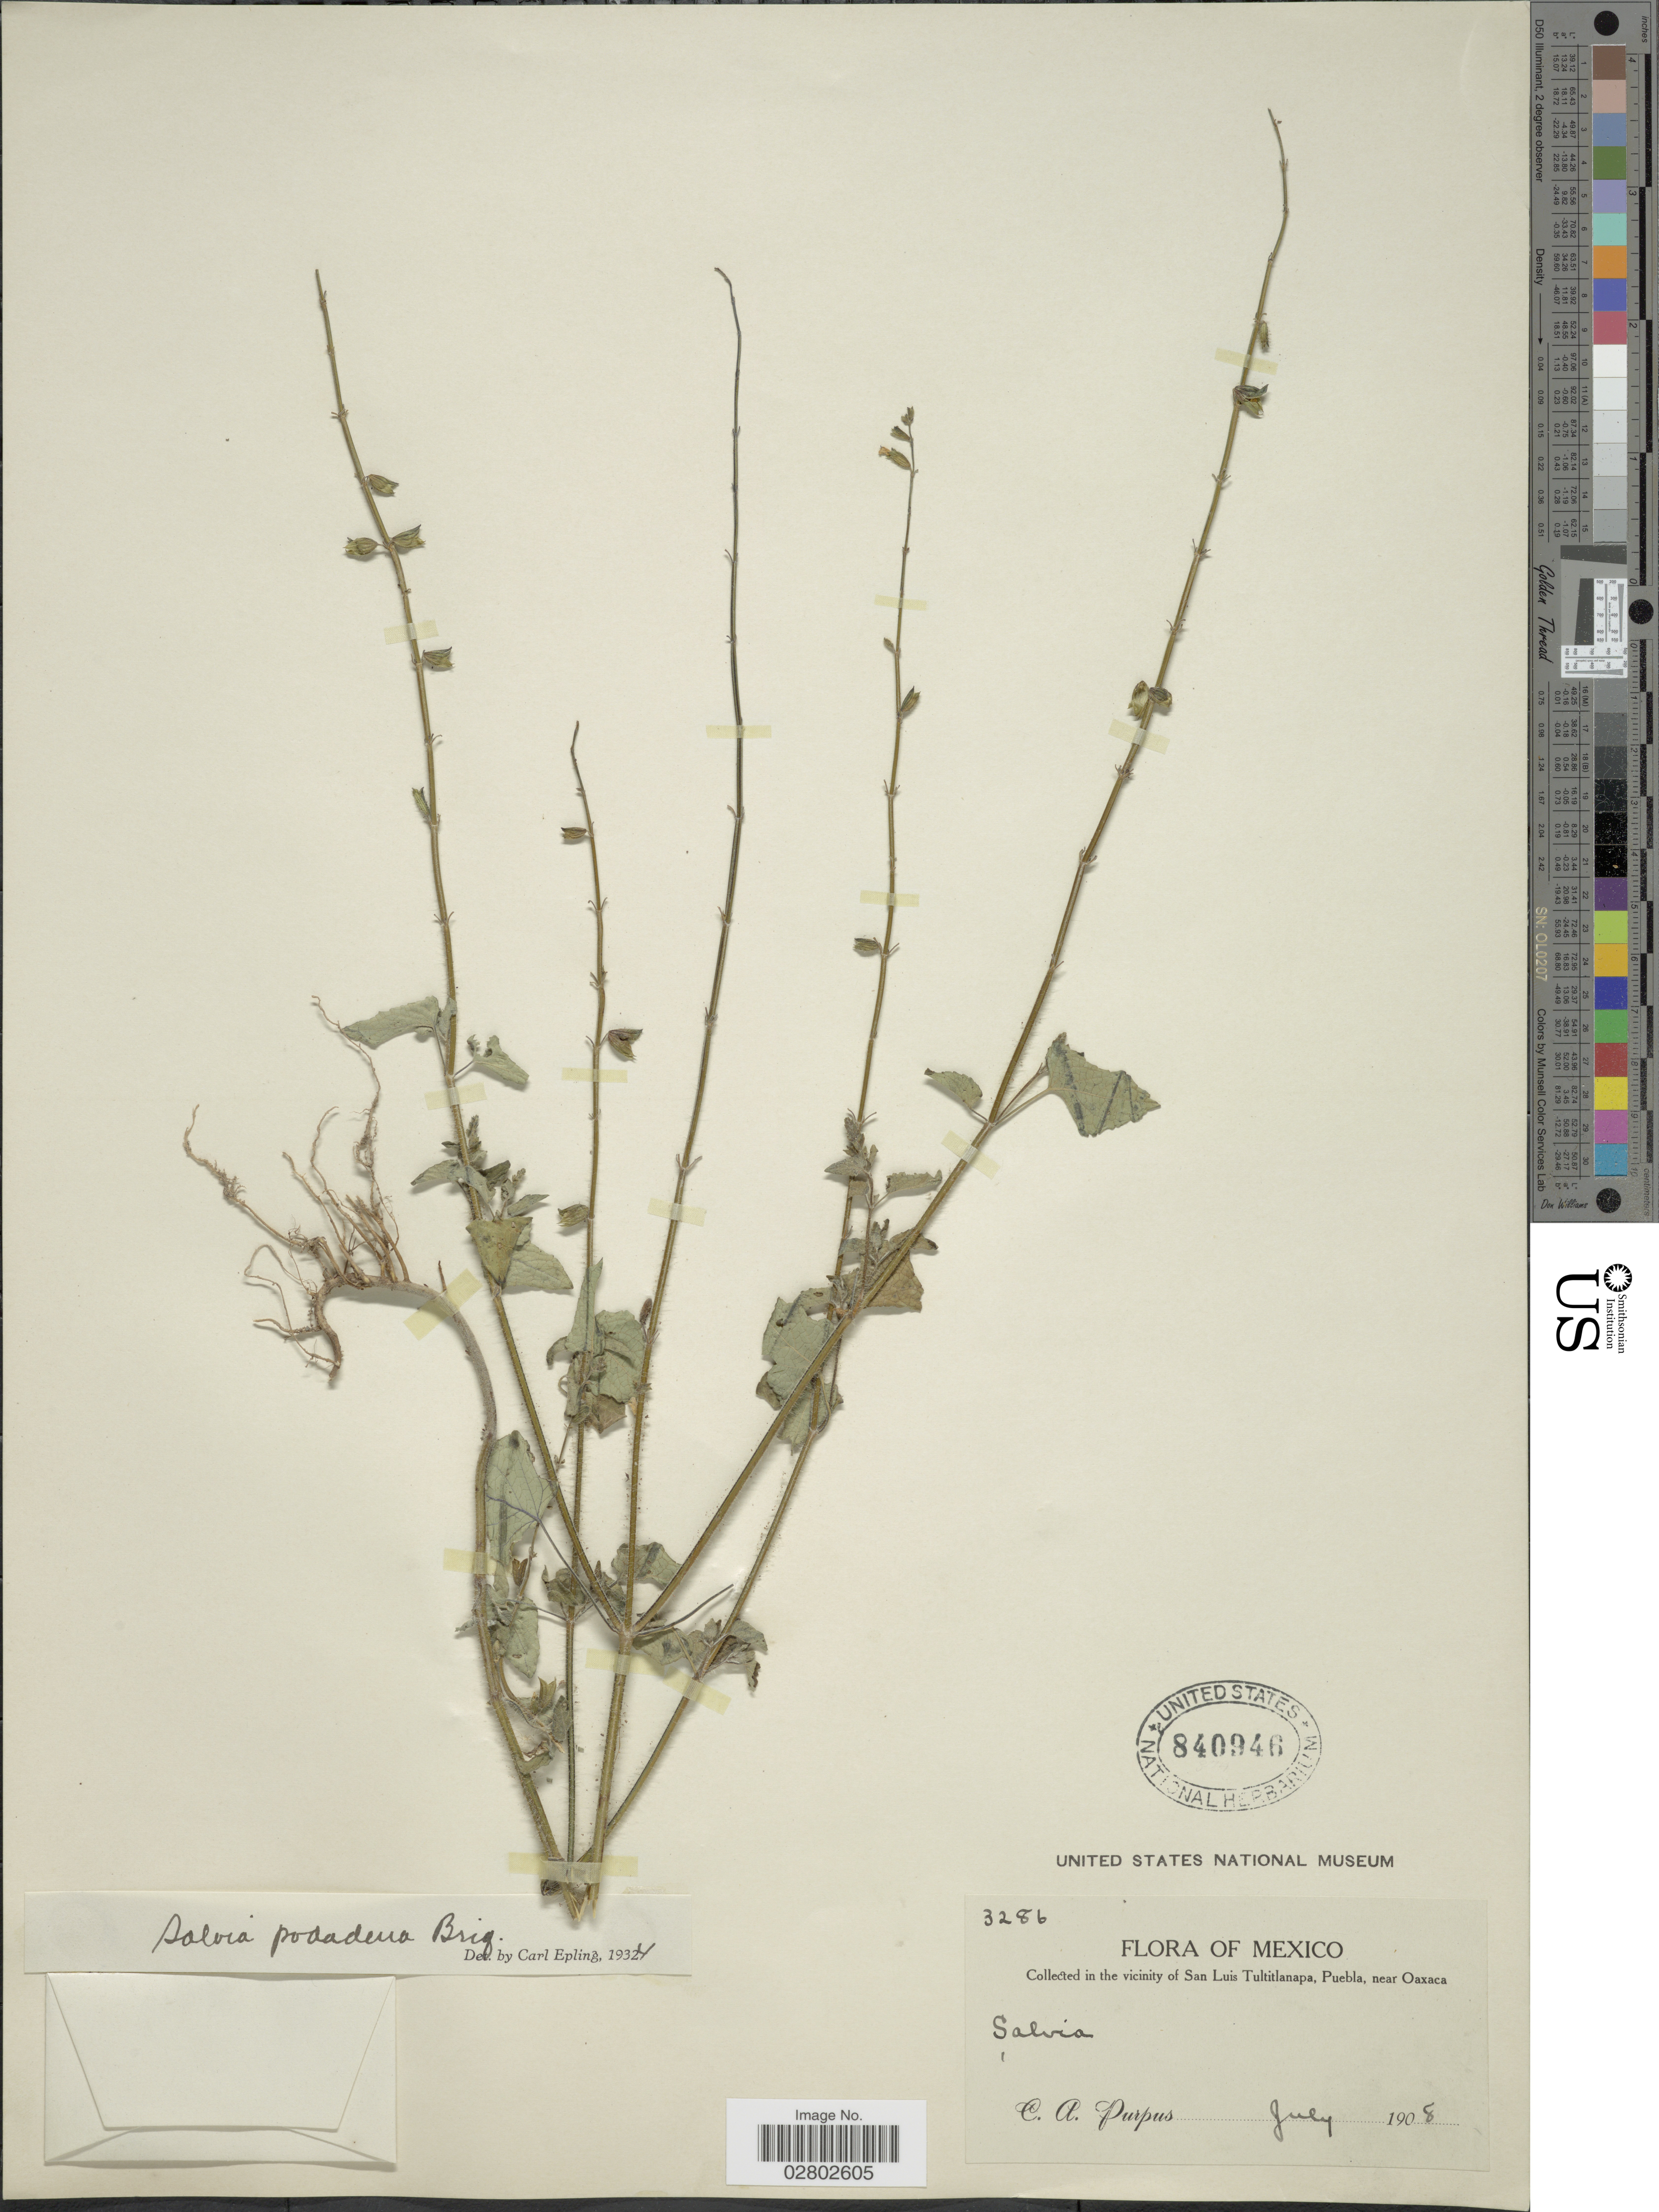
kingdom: Plantae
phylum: Tracheophyta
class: Magnoliopsida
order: Lamiales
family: Lamiaceae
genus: Salvia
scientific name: Salvia podadena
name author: Briq.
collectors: C. A. Purpus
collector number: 3286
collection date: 1908-07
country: Mexico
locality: In the vicinity of San Luis Tultitlanapa, Puebla, near Oaxaca.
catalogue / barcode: US 840946